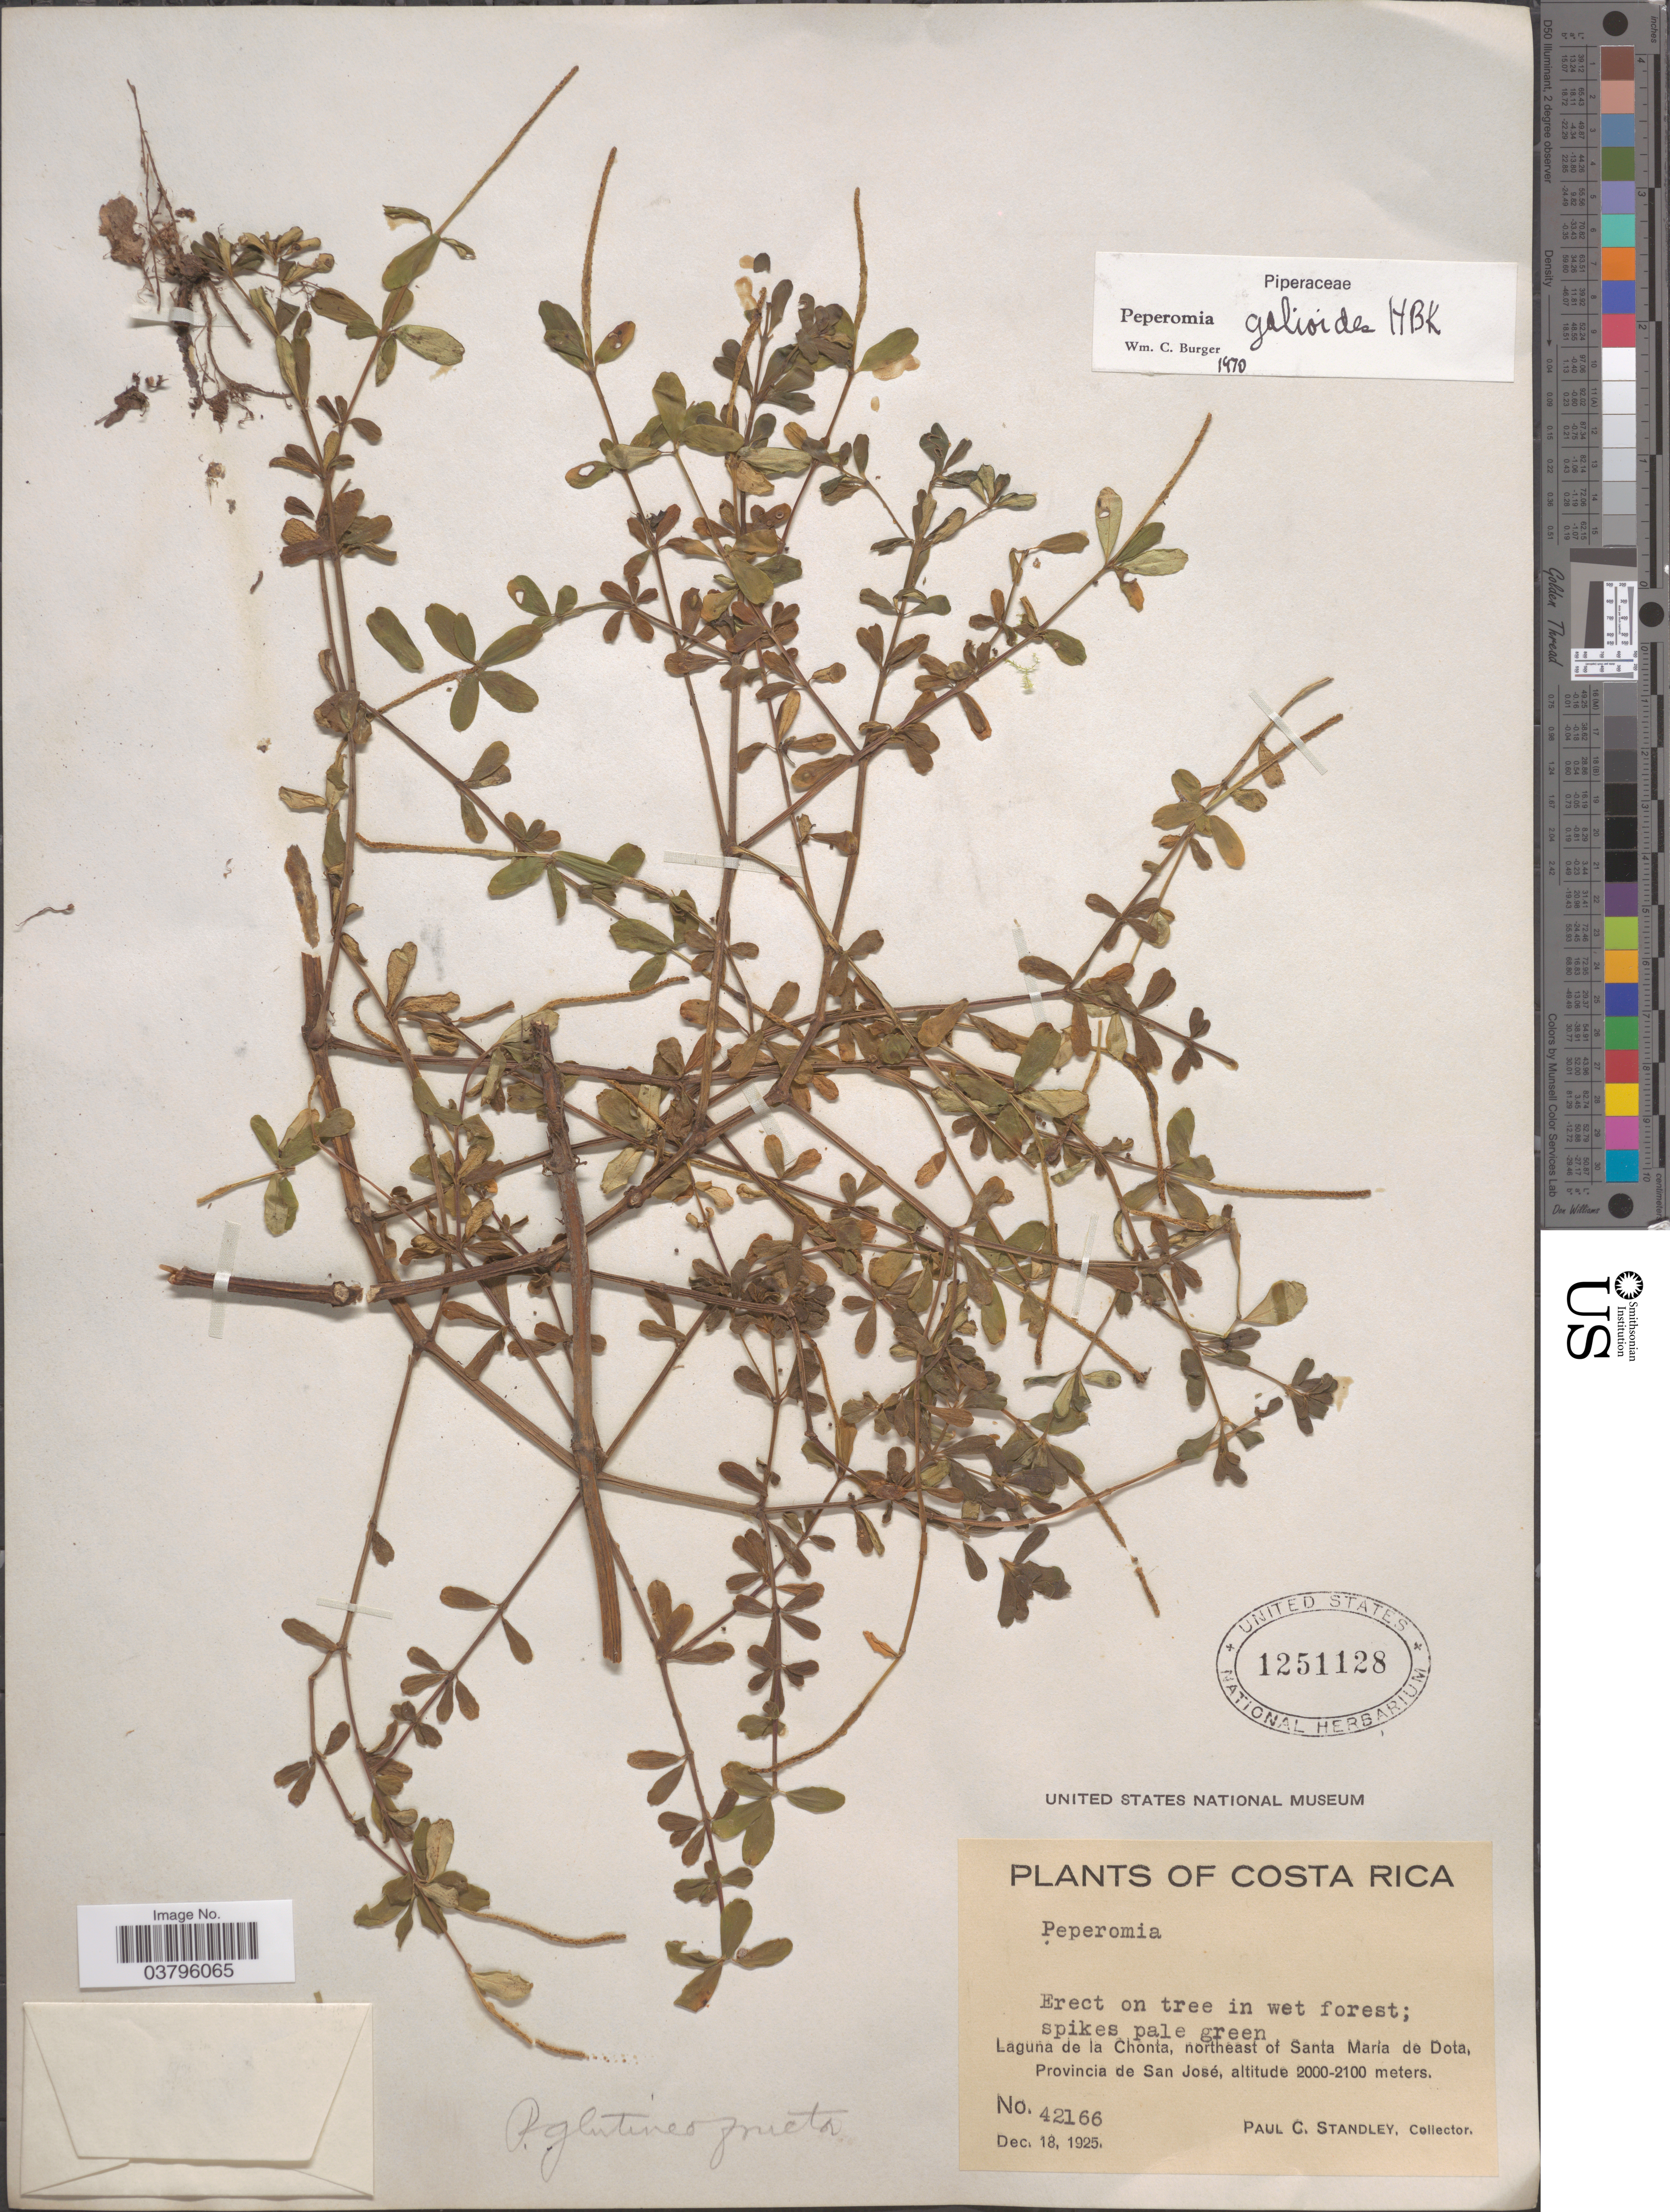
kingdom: Plantae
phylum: Tracheophyta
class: Magnoliopsida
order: Piperales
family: Piperaceae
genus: Peperomia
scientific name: Peperomia leptophylla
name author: Miq.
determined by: Jiménez, José Estaban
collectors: P. C. Standley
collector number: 42166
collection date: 1925-12-18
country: Costa Rica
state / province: San José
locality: Laguna de la Chonta, northeast of Santa María de Dota.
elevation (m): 2000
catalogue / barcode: US 1251128